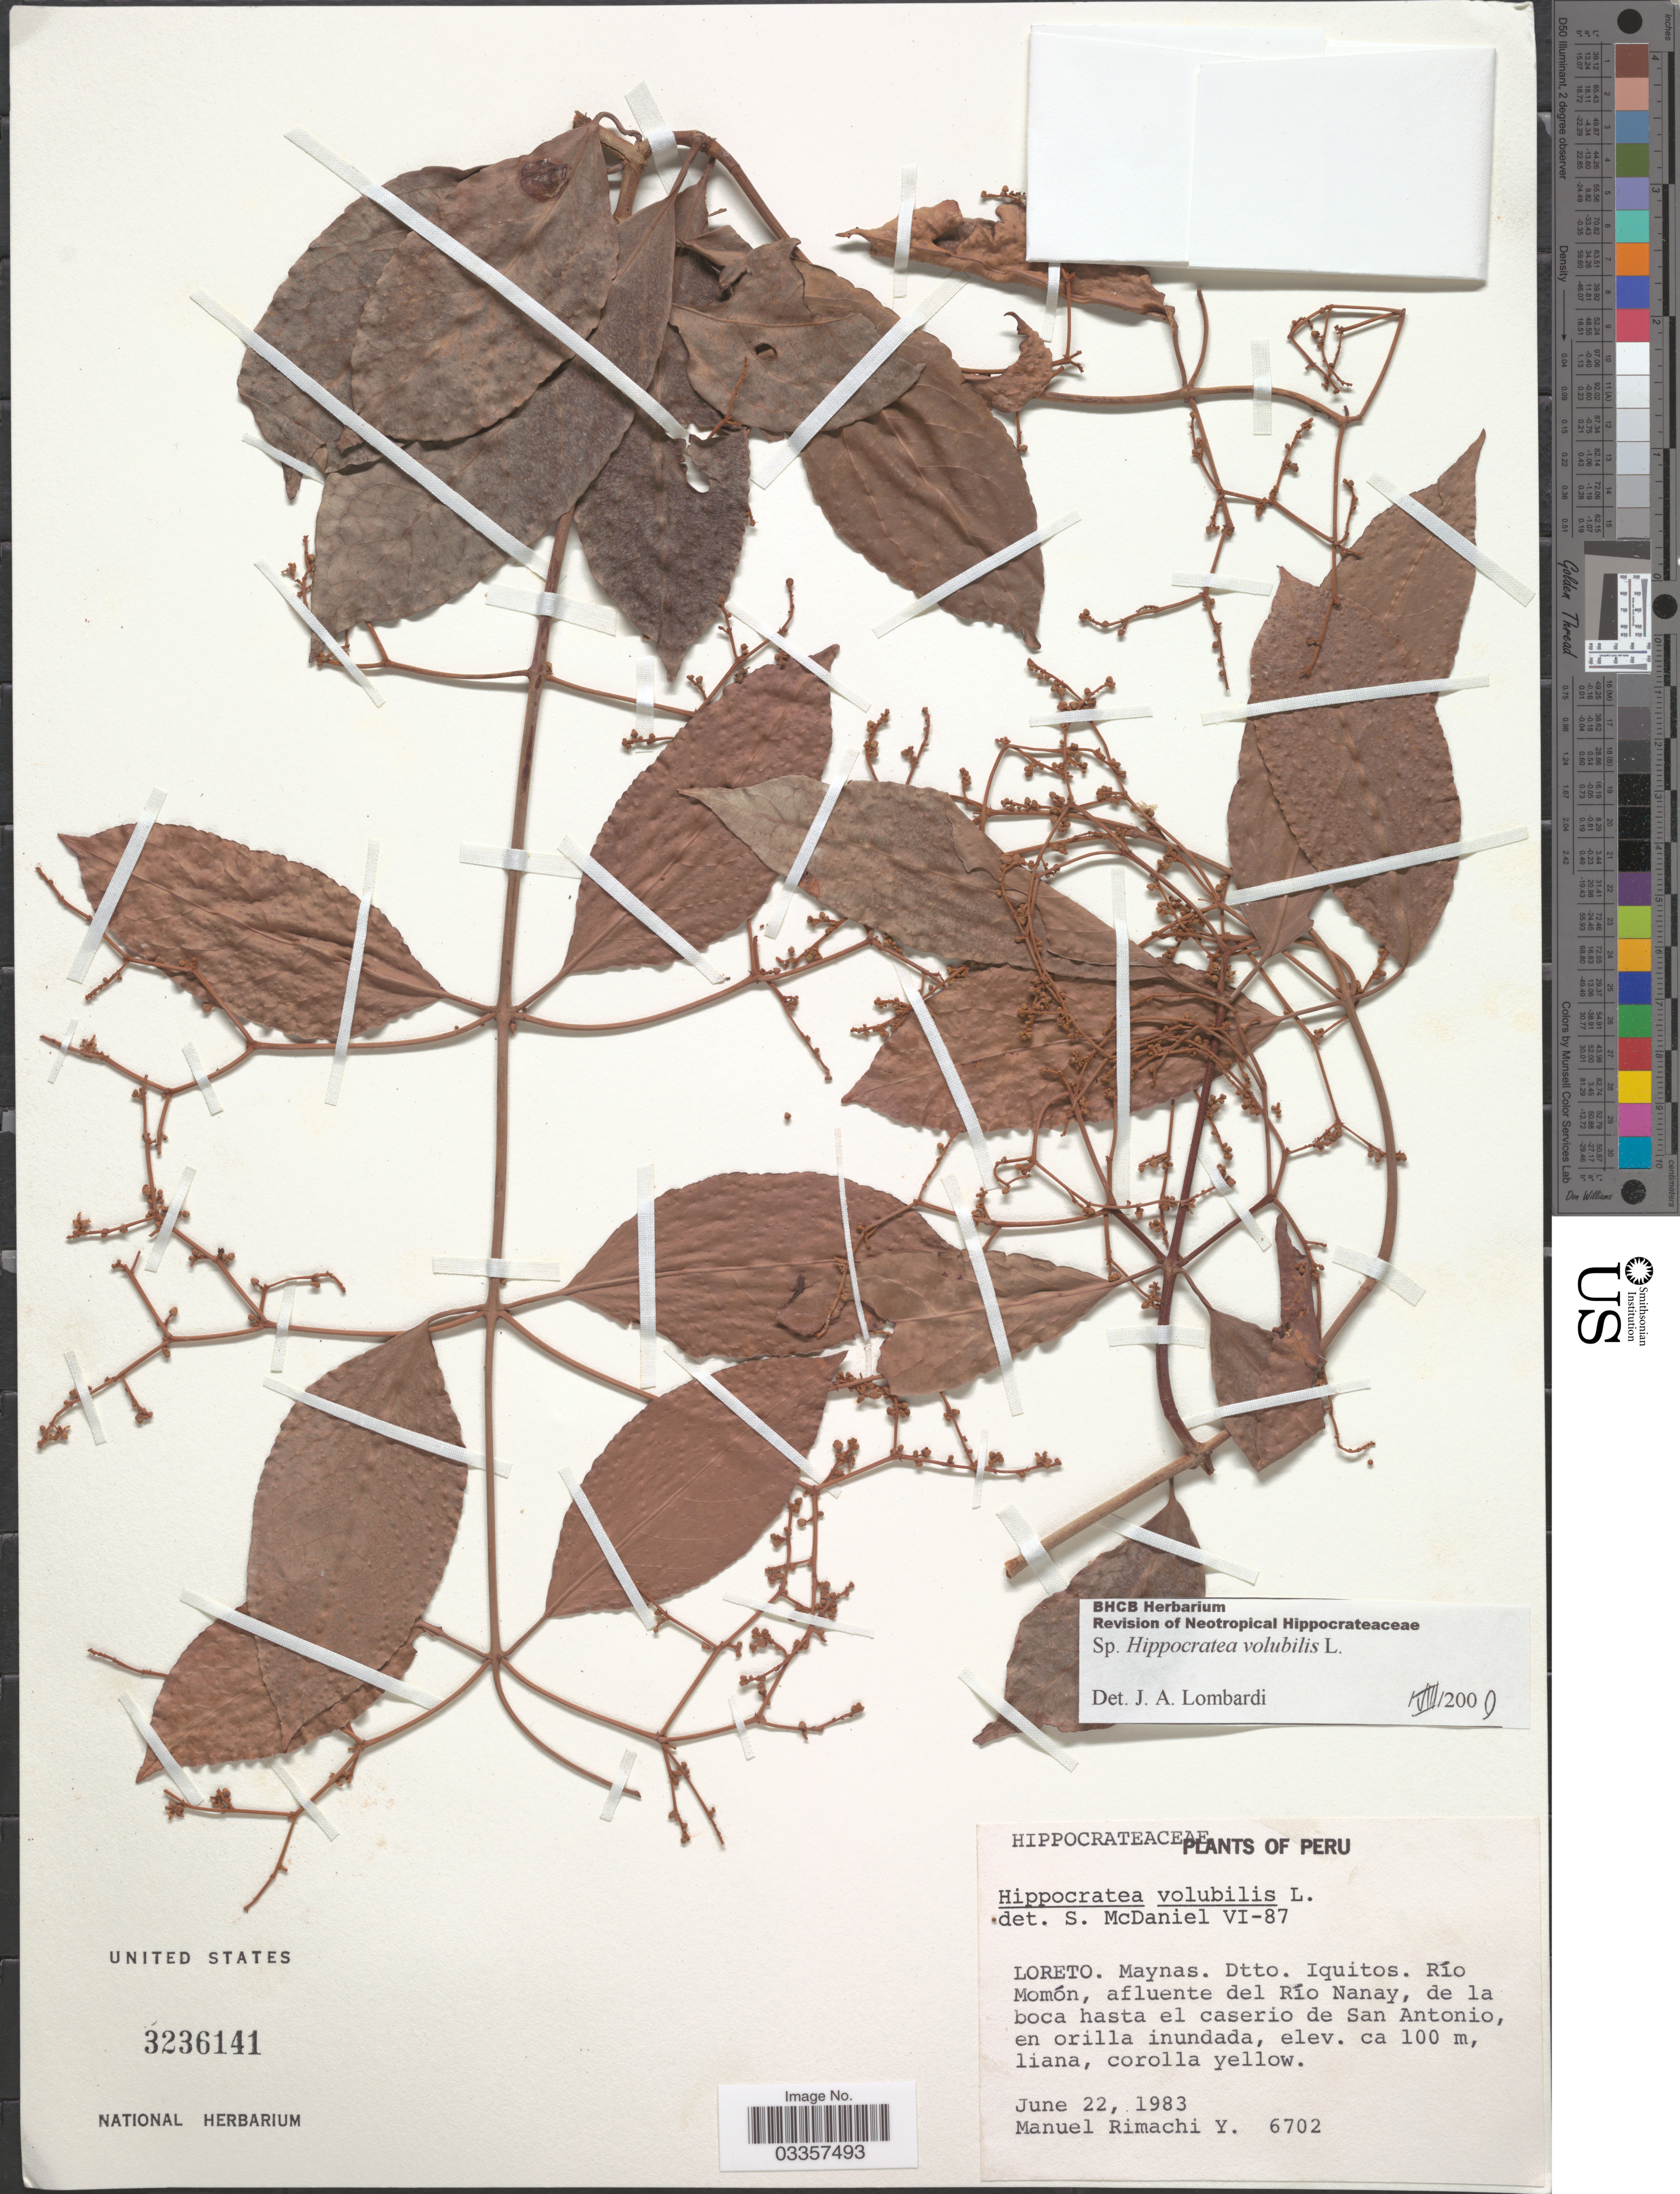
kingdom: Plantae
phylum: Tracheophyta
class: Magnoliopsida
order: Celastrales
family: Celastraceae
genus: Hippocratea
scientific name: Hippocratea volubilis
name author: L.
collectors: M. Rimachi Y.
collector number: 6702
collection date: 1983-06-22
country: Peru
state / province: Loreto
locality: Maynas. Dtto. Iquitos. Río Momón, afluente del Río Nanay, de la boca hasta el caserio de San Antonio.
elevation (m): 100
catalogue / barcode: US 3236141